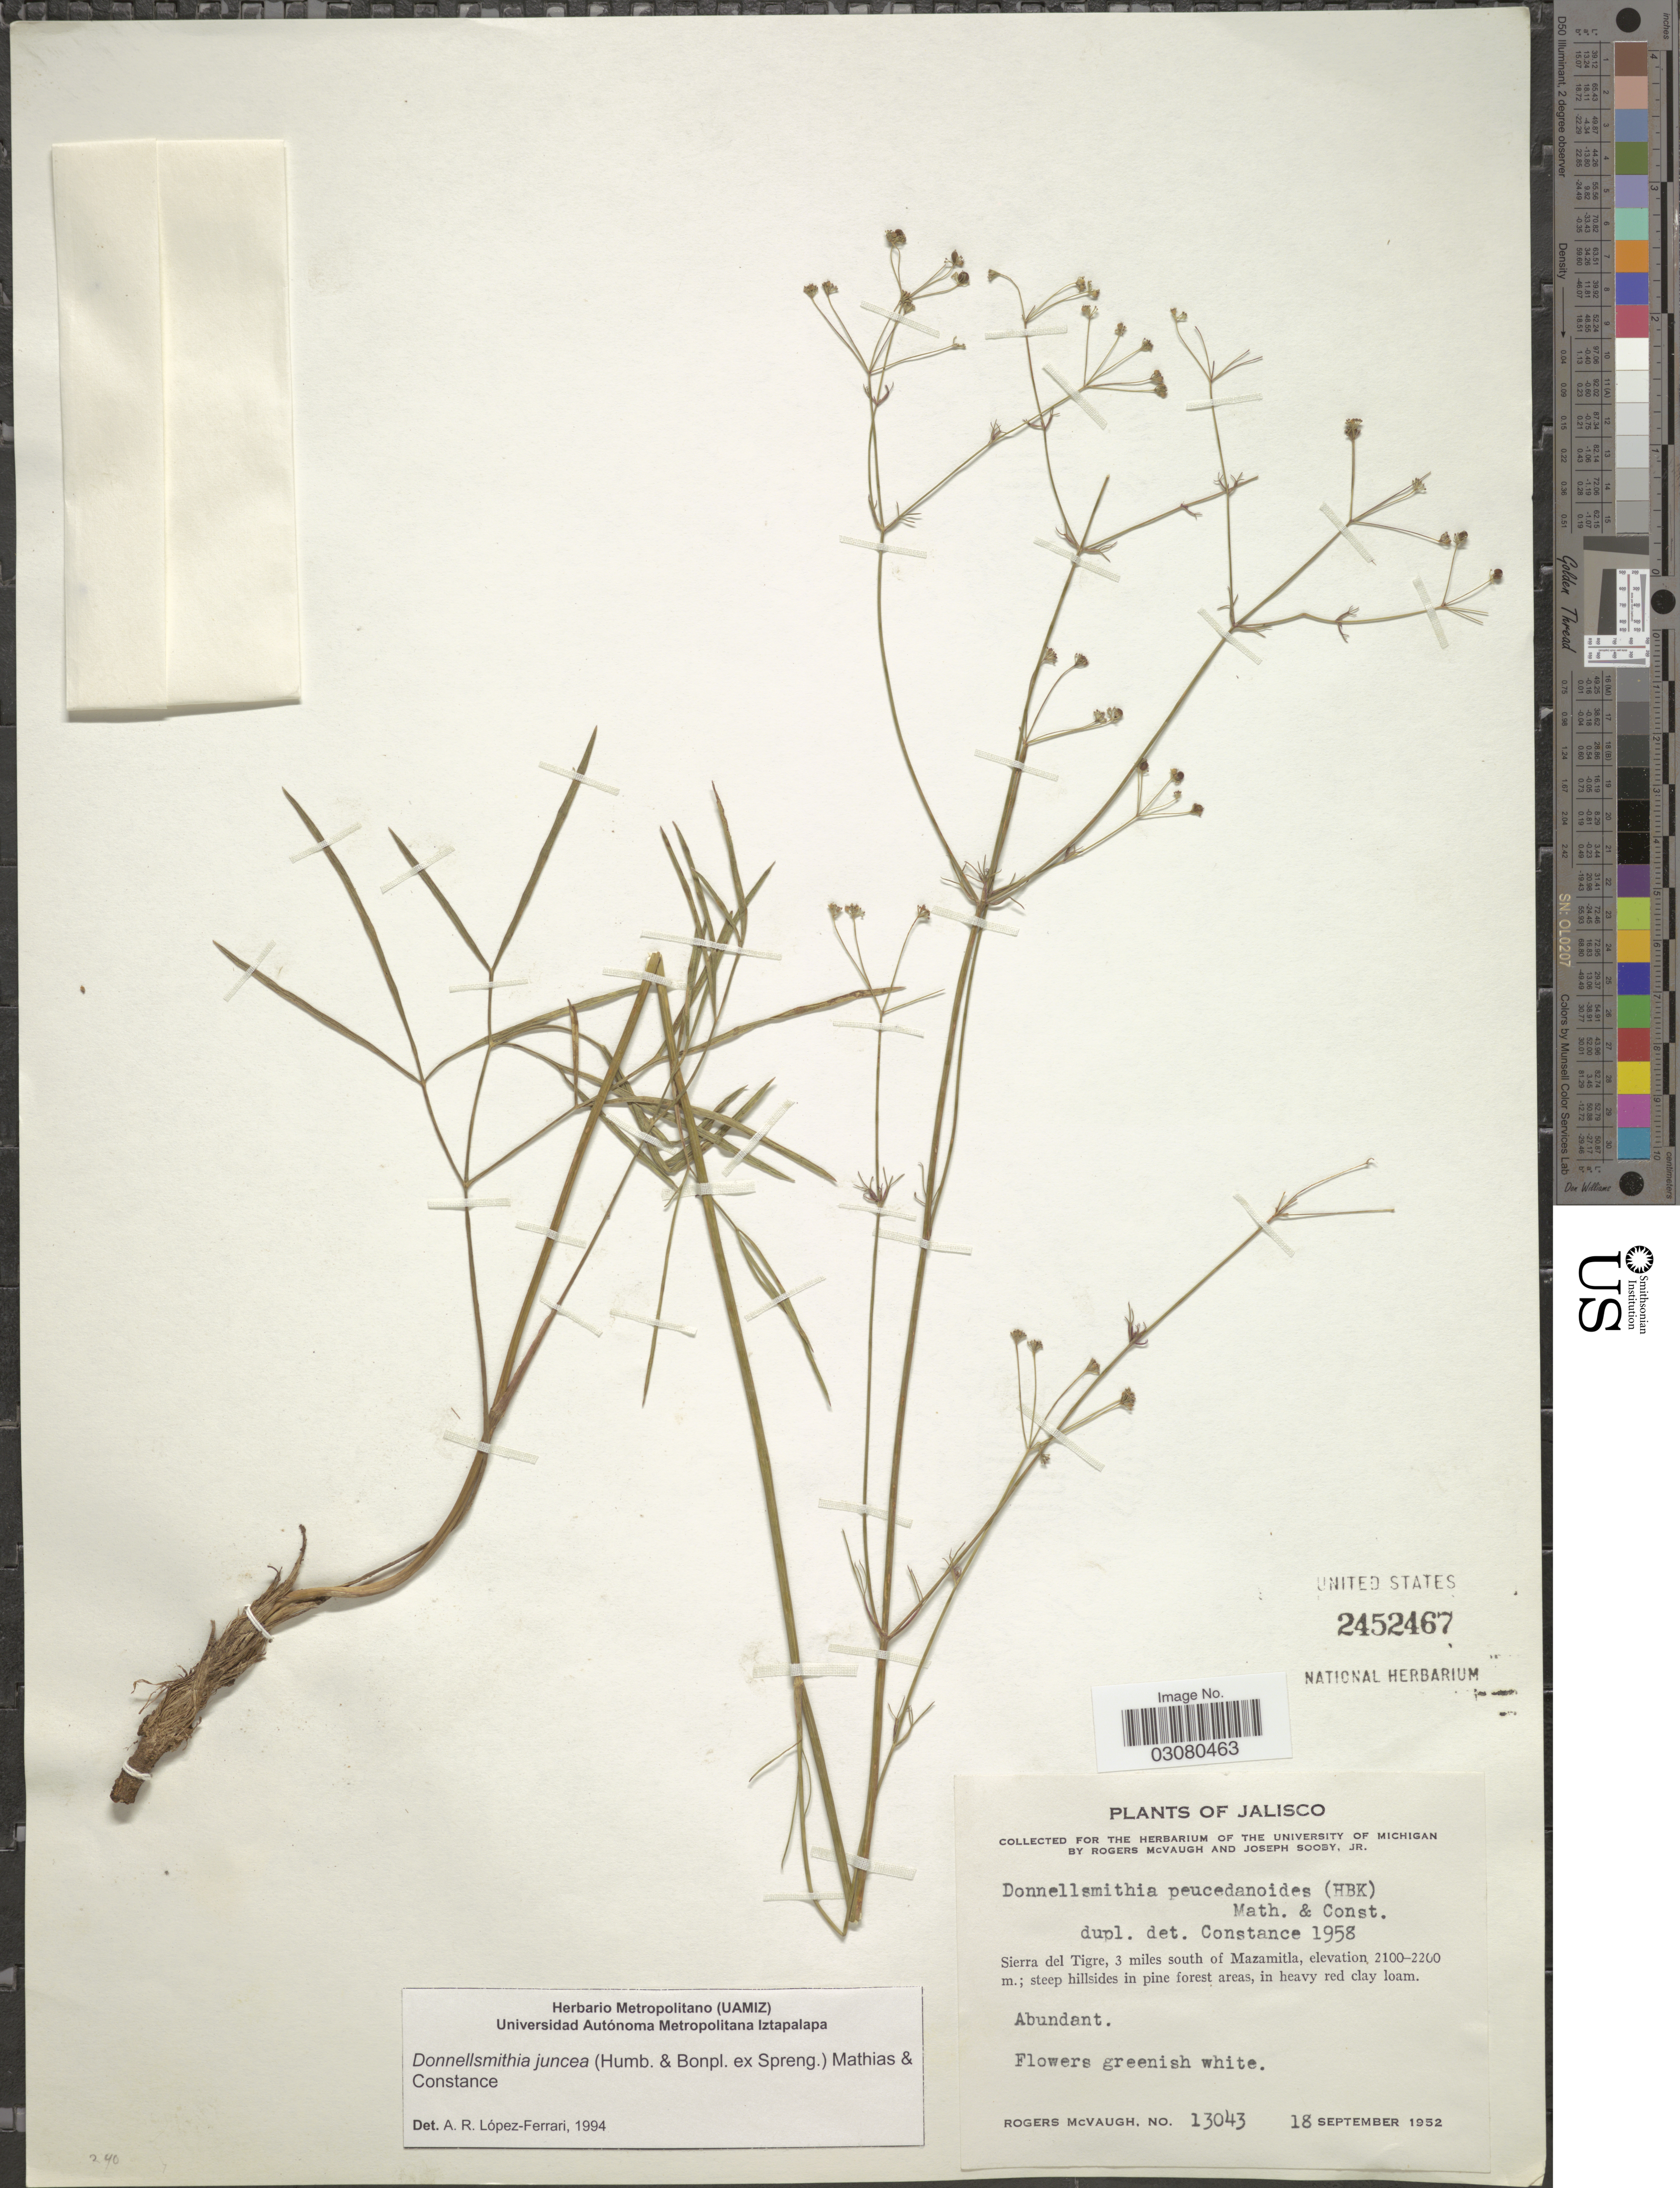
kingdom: Plantae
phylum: Tracheophyta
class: Magnoliopsida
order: Apiales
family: Apiaceae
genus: Donnellsmithia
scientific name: Donnellsmithia juncea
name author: (Humb. & Bonpl. ex Spreng.) Mathias & Constance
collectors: R. McVaugh & J. Sooby Jr.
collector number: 13043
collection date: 1952-09-18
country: Mexico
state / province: Jalisco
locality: Sierra del Tigre, 3 miles south of Mazamitla.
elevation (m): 2100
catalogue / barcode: US 2452467